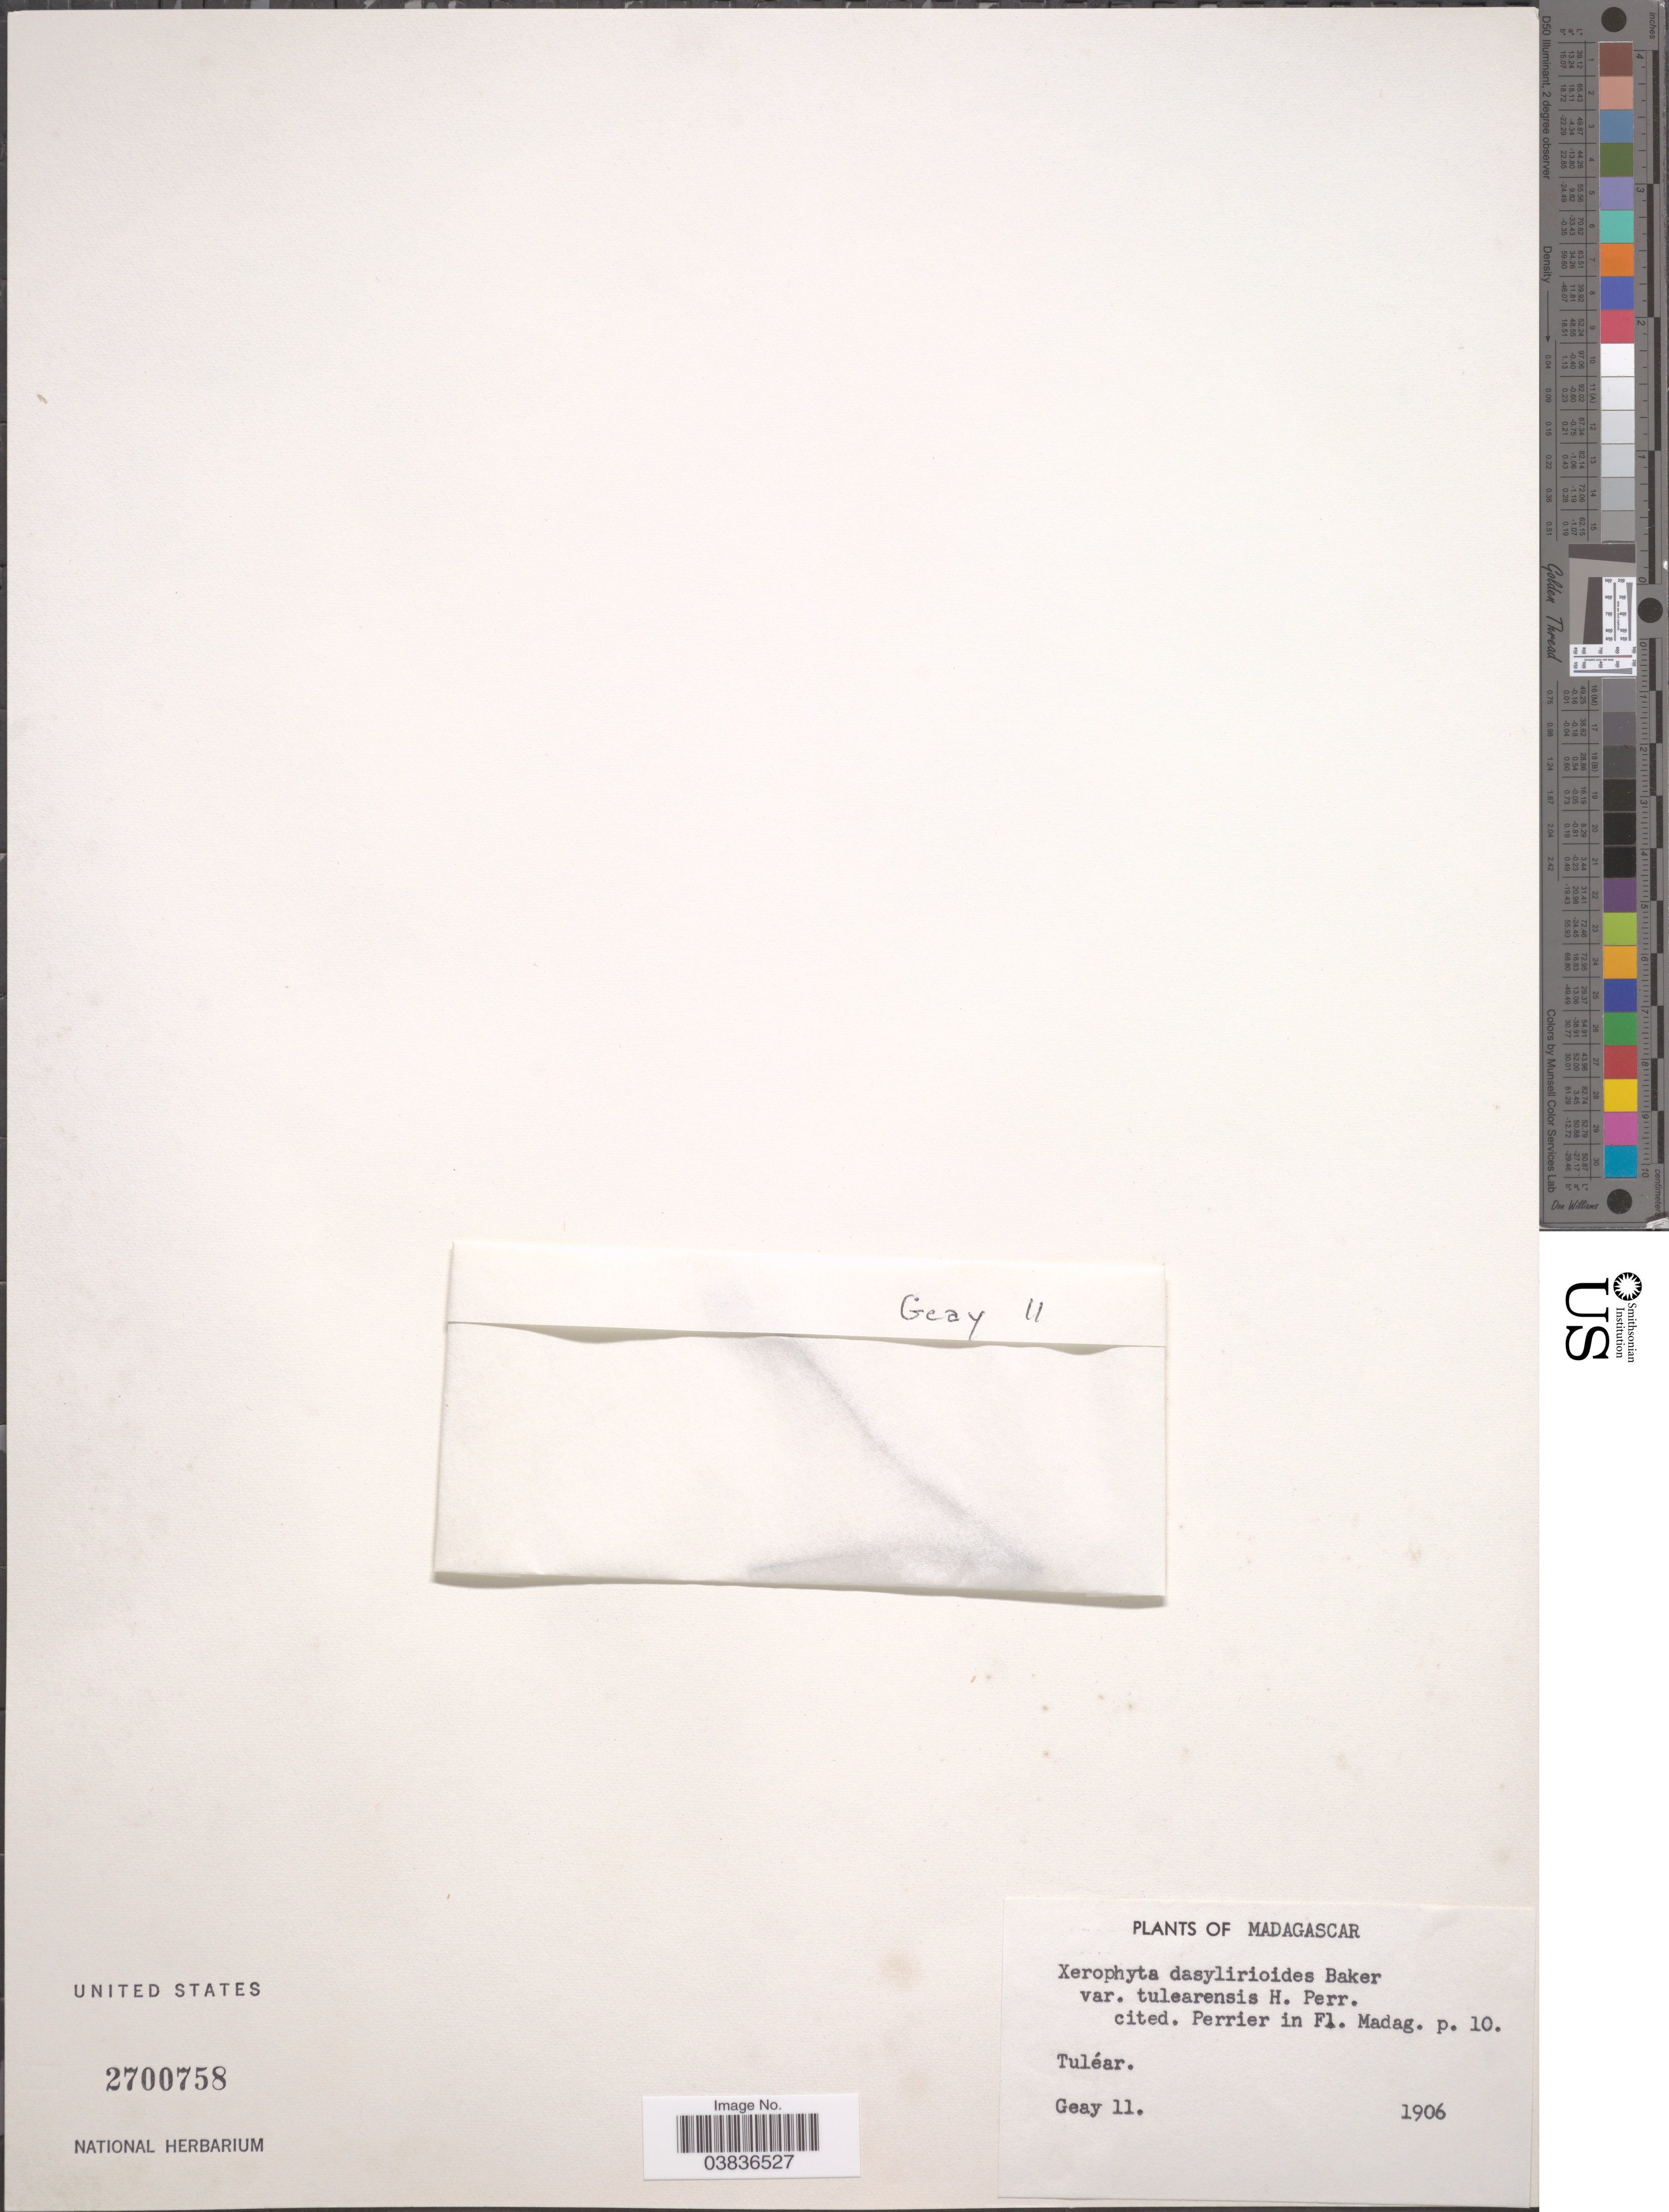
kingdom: Plantae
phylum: Tracheophyta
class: Liliopsida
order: Pandanales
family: Velloziaceae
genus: Xerophyta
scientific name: Xerophyta dasylirioides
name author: Baker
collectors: Geay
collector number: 11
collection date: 1906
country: Madagascar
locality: Tuléar.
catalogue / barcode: US 2700758